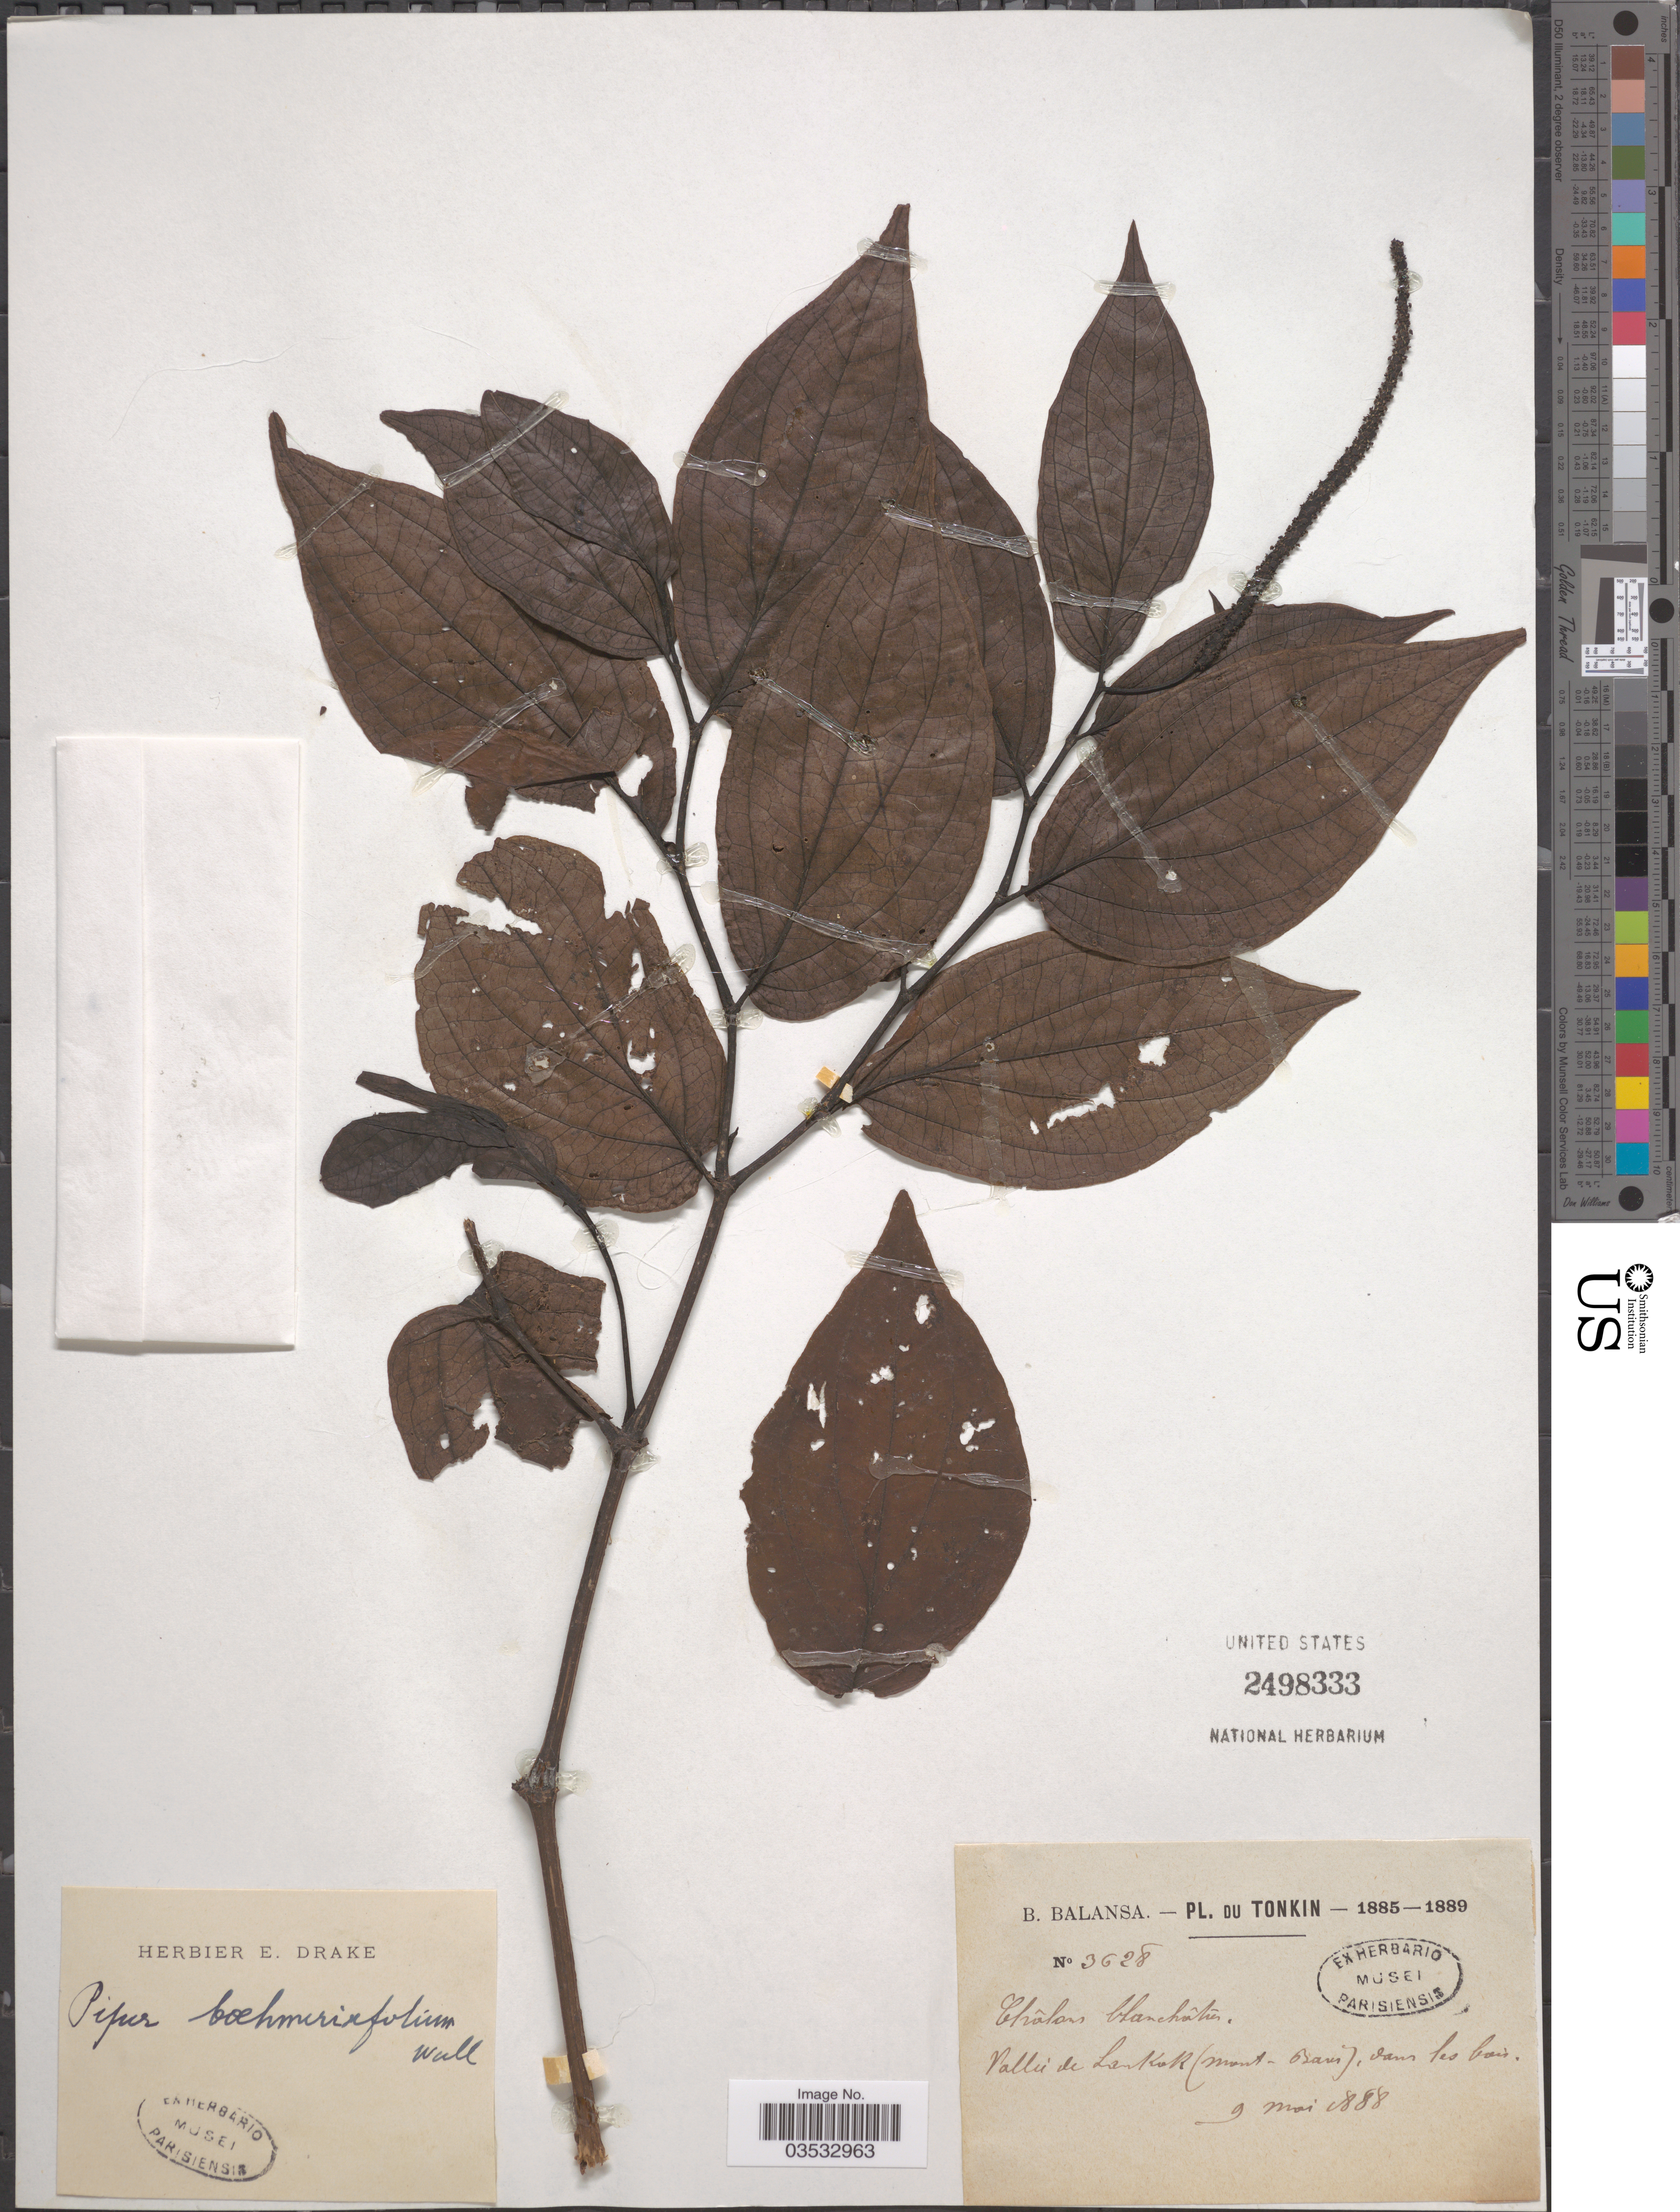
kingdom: Plantae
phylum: Tracheophyta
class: Magnoliopsida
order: Piperales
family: Piperaceae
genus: Piper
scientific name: Piper boehmeriifolium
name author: (Miq.) C. DC. ex Wall.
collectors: B. Balansa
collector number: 3628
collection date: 1888-05-09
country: Vietnam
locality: Tonkin. Valleé de Lankok (Mont- Bavi), dans les bais.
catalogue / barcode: US 2498333